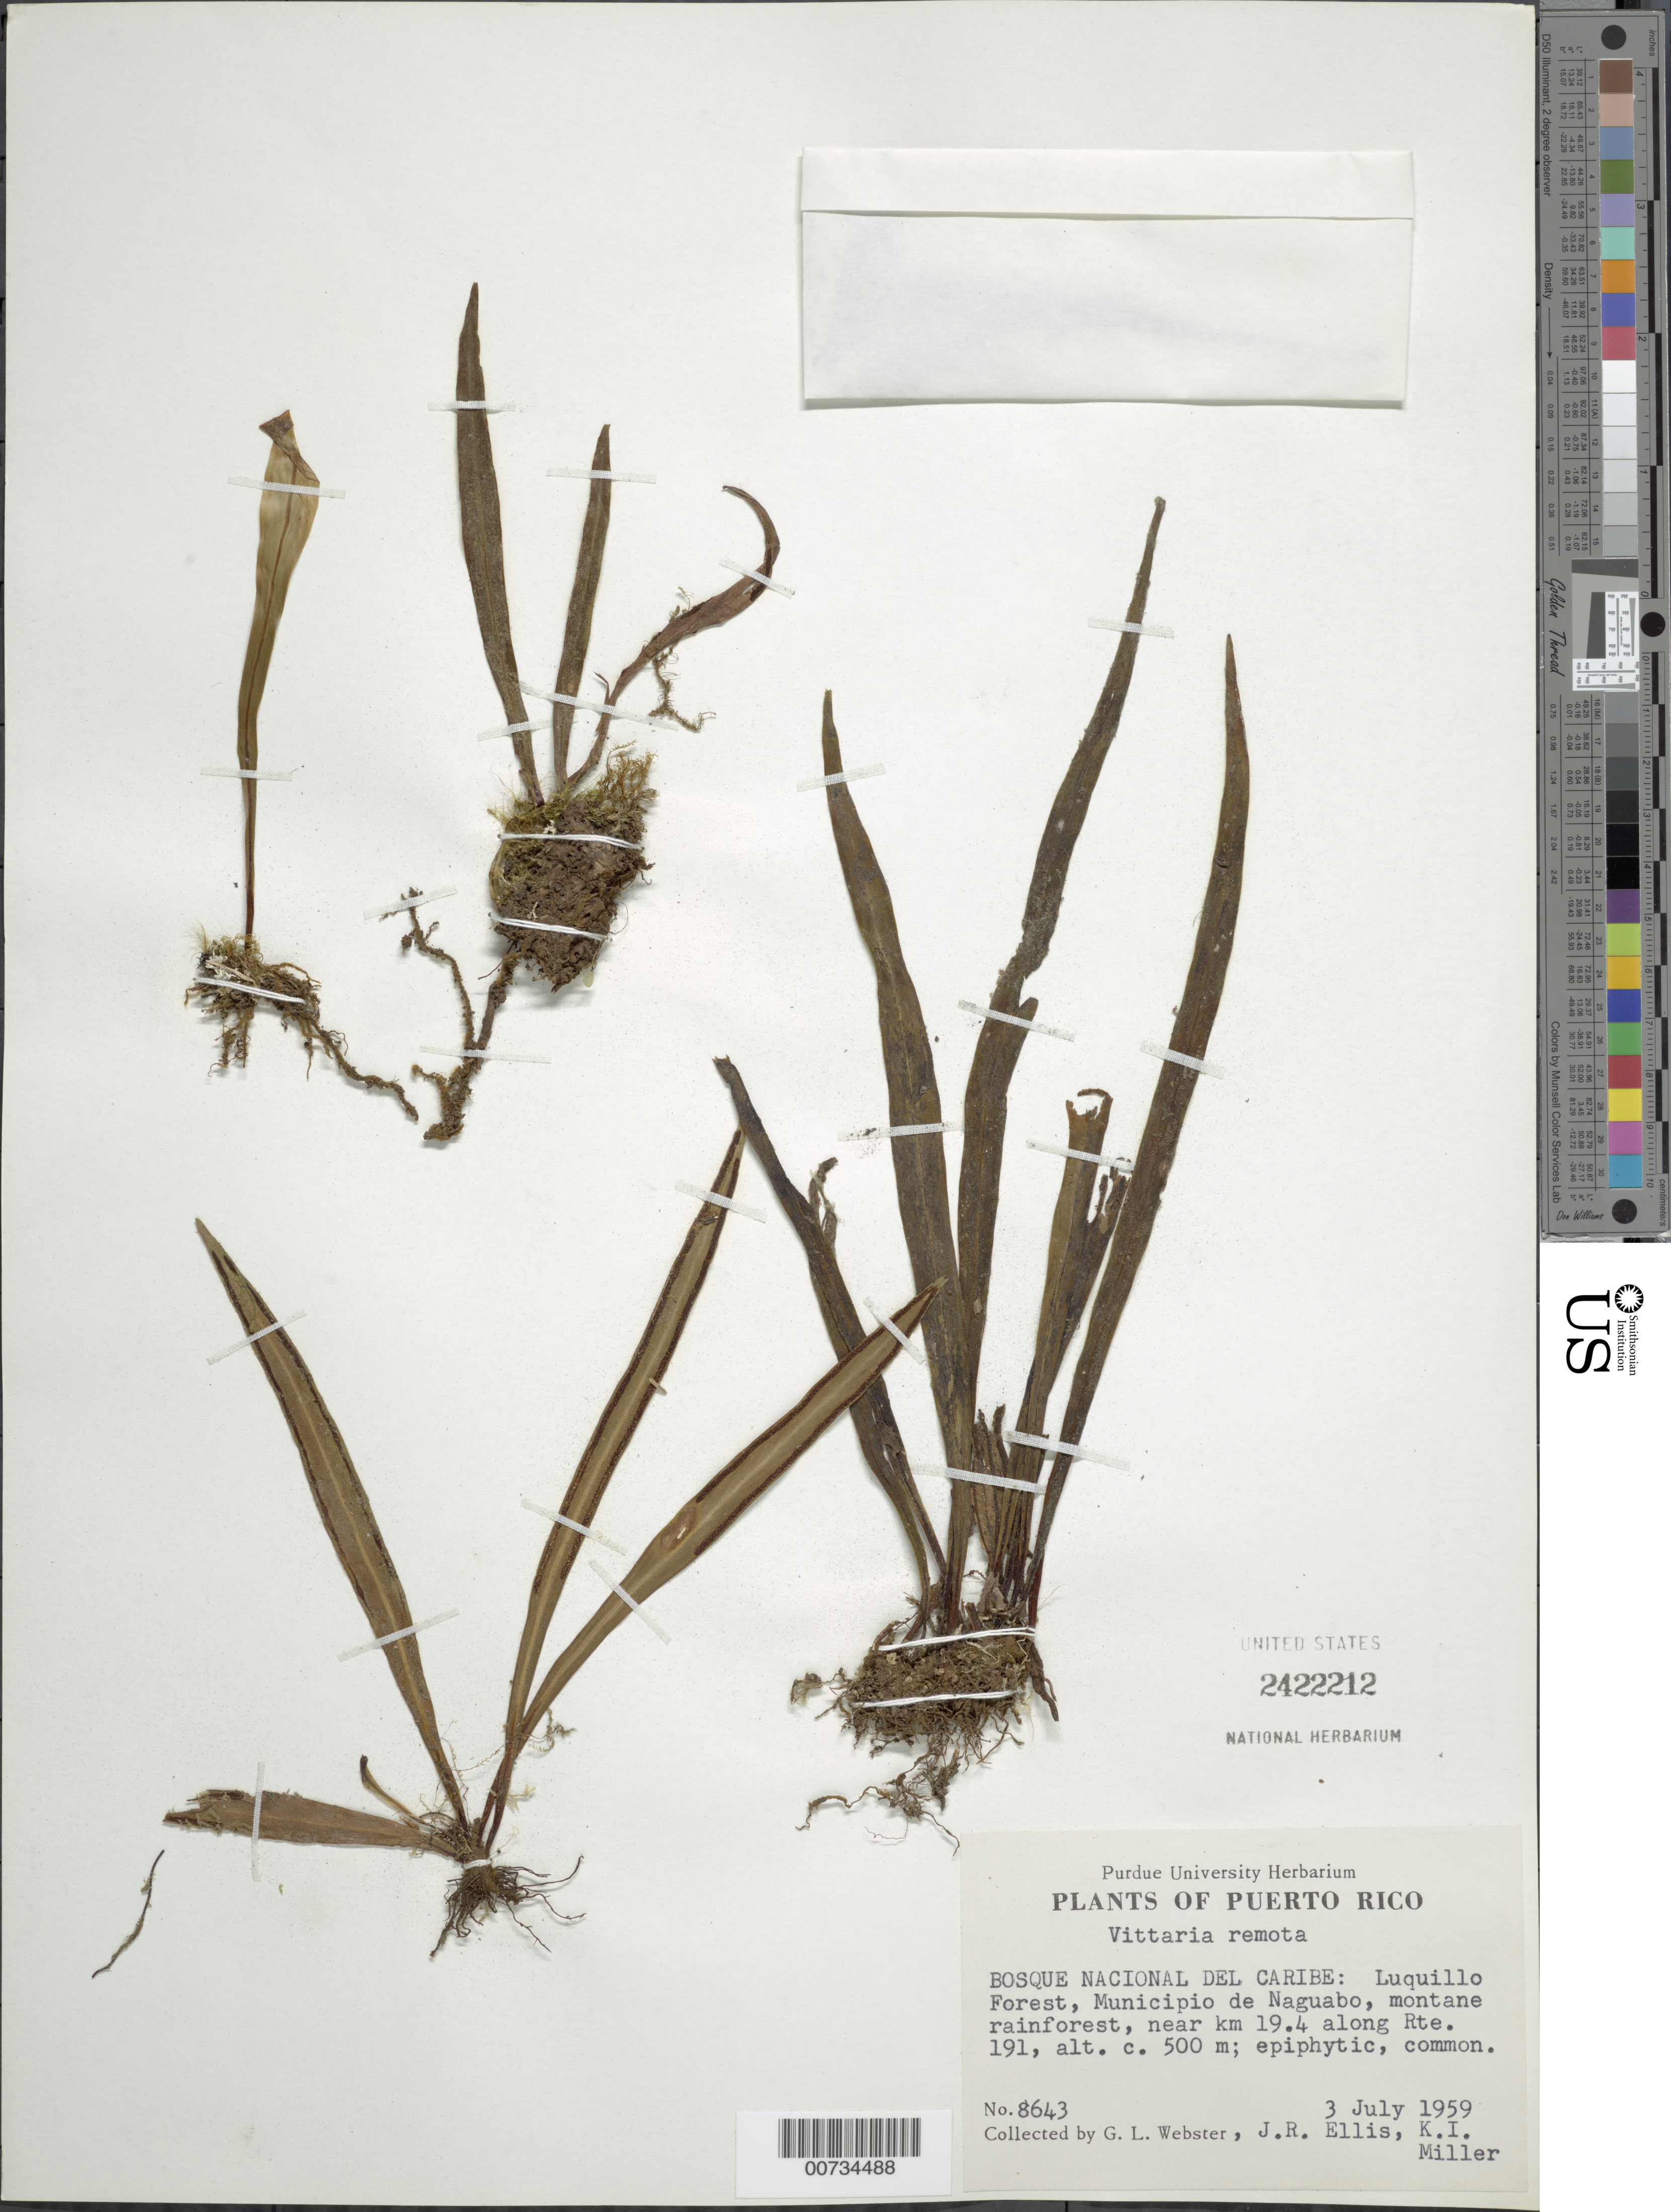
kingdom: Plantae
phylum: Tracheophyta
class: Polypodiopsida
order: Polypodiales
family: Pteridaceae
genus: Radiovittaria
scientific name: Radiovittaria remota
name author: (Fée) E.H. Crane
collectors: G. L. Webster, J. R. Ellis & K. I. Miller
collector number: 8643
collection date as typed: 03 Jul 1959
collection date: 1959-07-03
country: Puerto Rico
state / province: Naguabo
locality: Bosque Nacional del Caribe: Luquillo Forest, Mun. de Naguabo, near km 19.4 along Rte 191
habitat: Montane rainforest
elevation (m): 500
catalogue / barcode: US 2422212